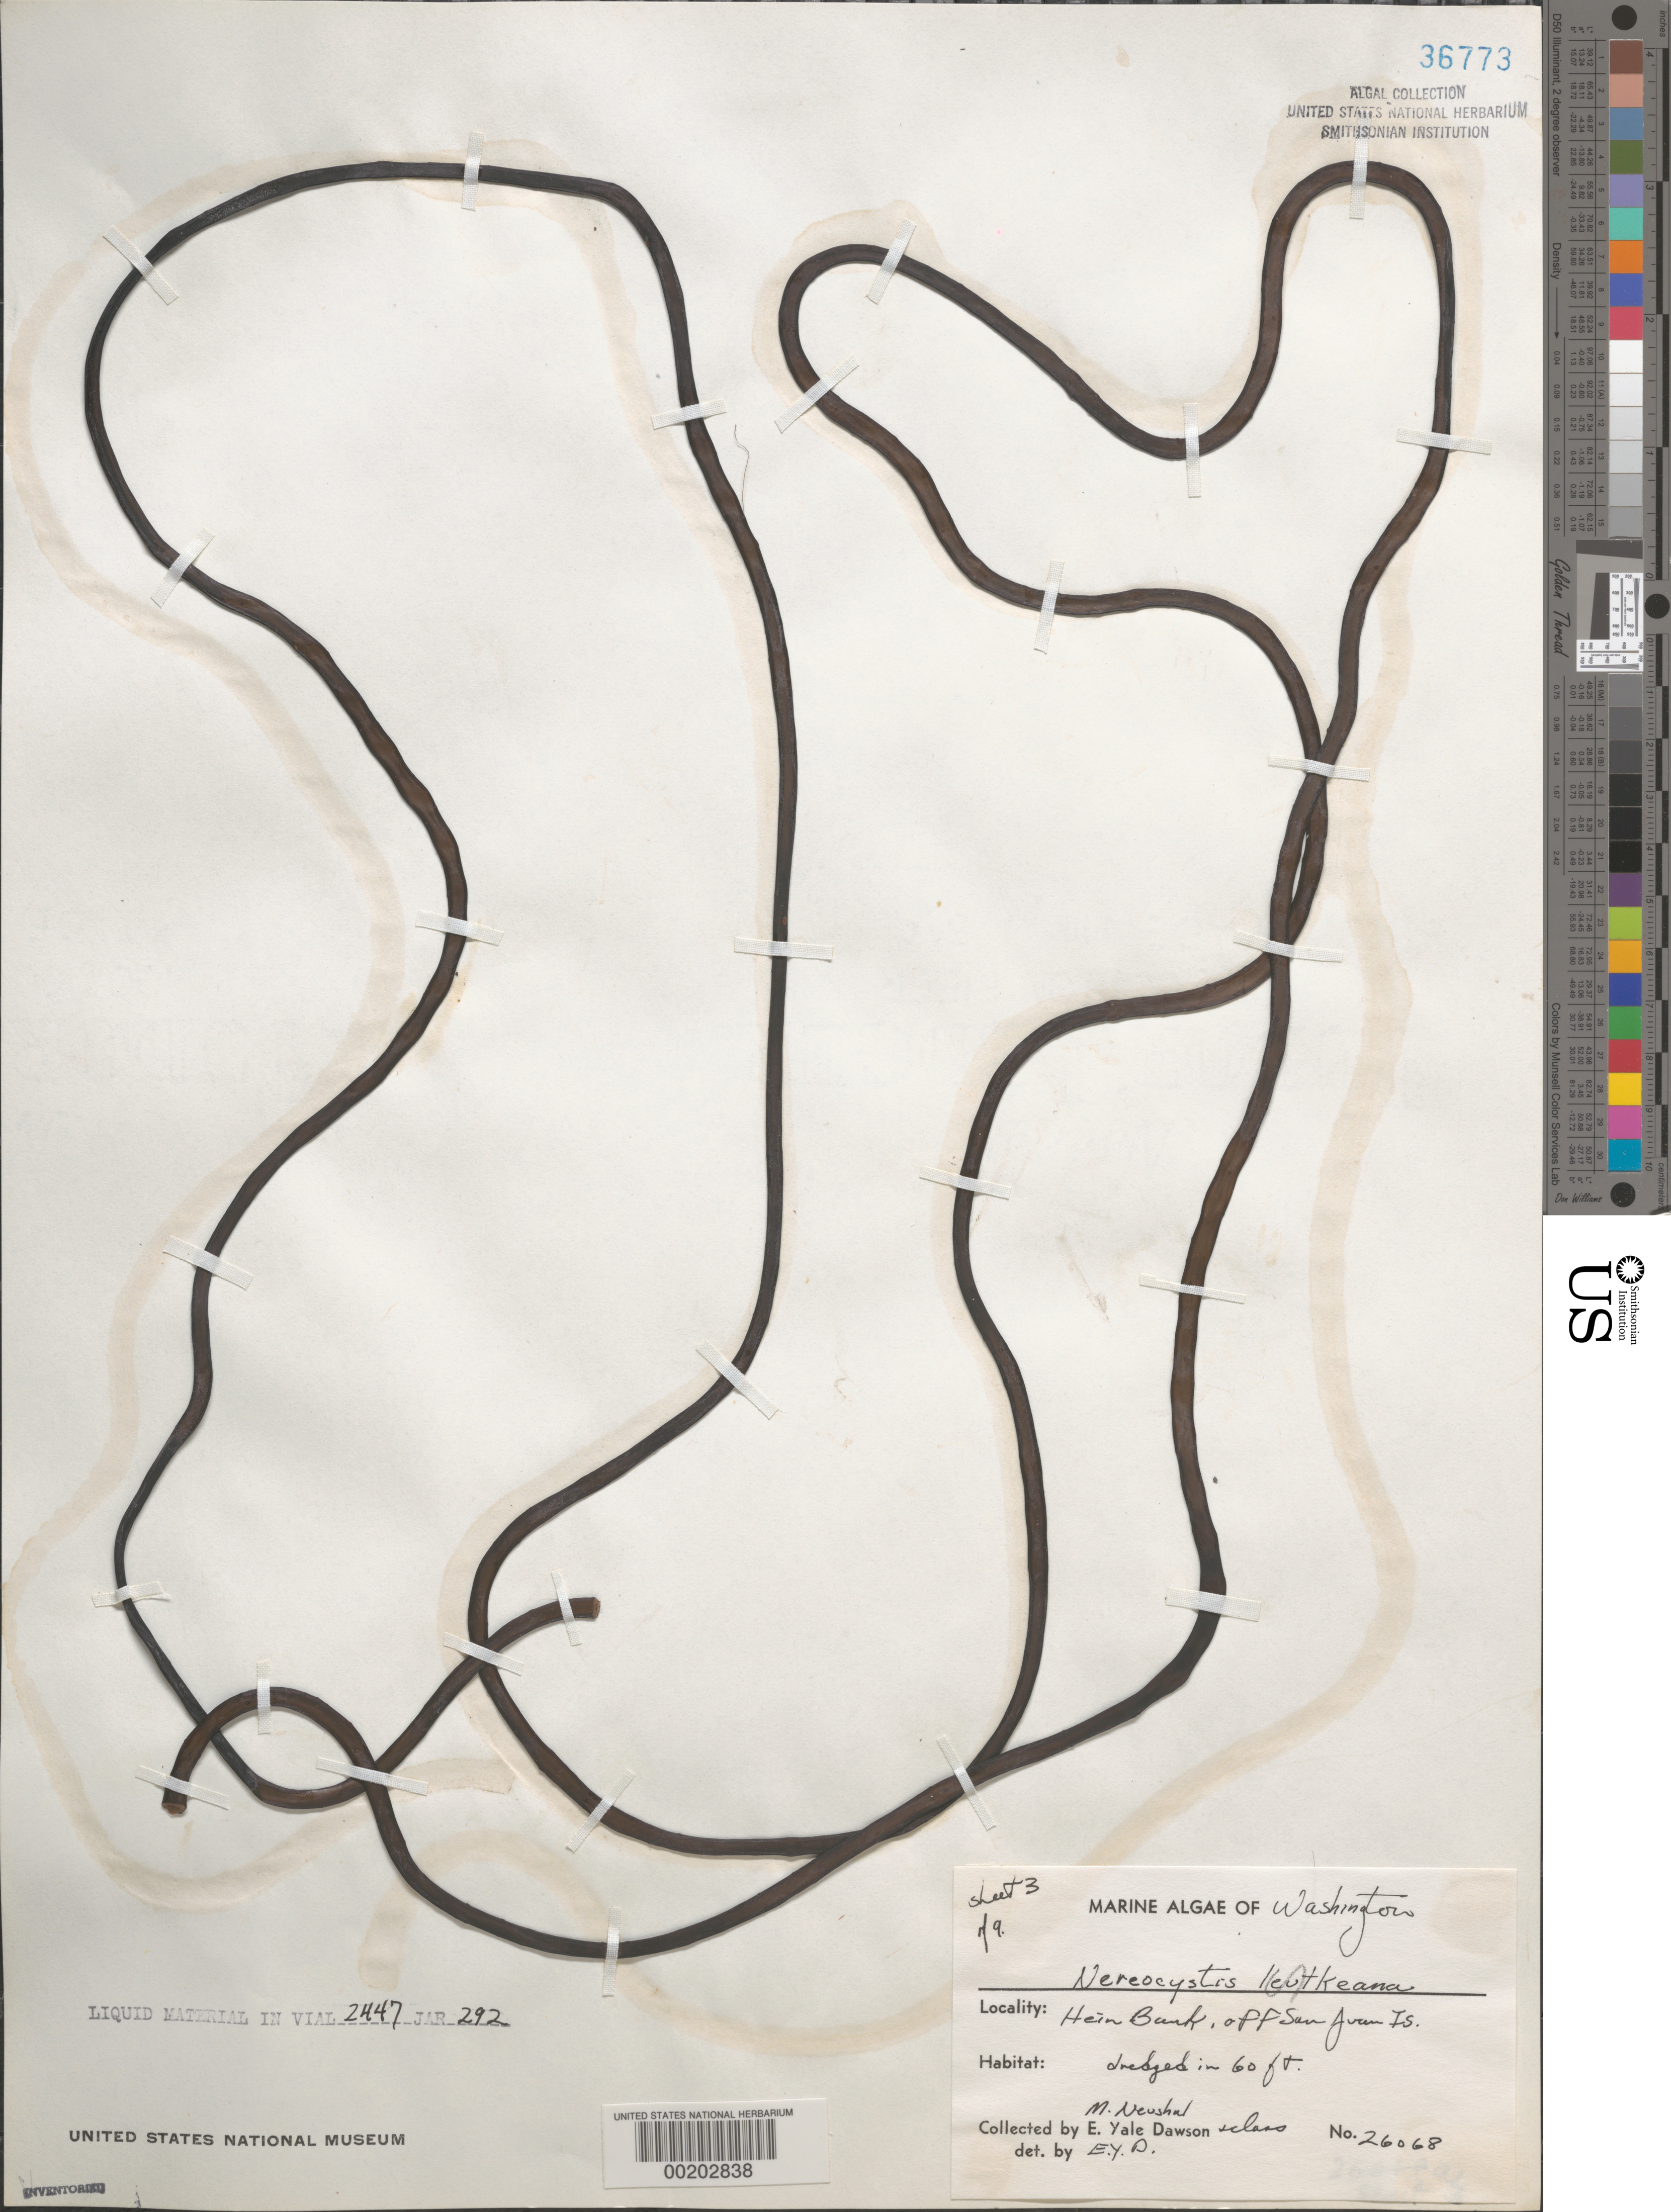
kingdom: Chromista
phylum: Ochrophyta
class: Phaeophyceae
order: Laminariales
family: Laminariaceae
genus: Nereocystis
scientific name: Nereocystis luetkeana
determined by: Dawson, E. Y.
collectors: E. Y. Dawson, M. Neushul & Algae Class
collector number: EYD 26068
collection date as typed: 12 Jul 1963 or 12 Jul 1964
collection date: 1963-07-12 or 1964-07-12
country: United States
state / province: Washington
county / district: San Juan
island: San Juan Island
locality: Hein Bank, off San Juan Island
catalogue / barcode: US 36773